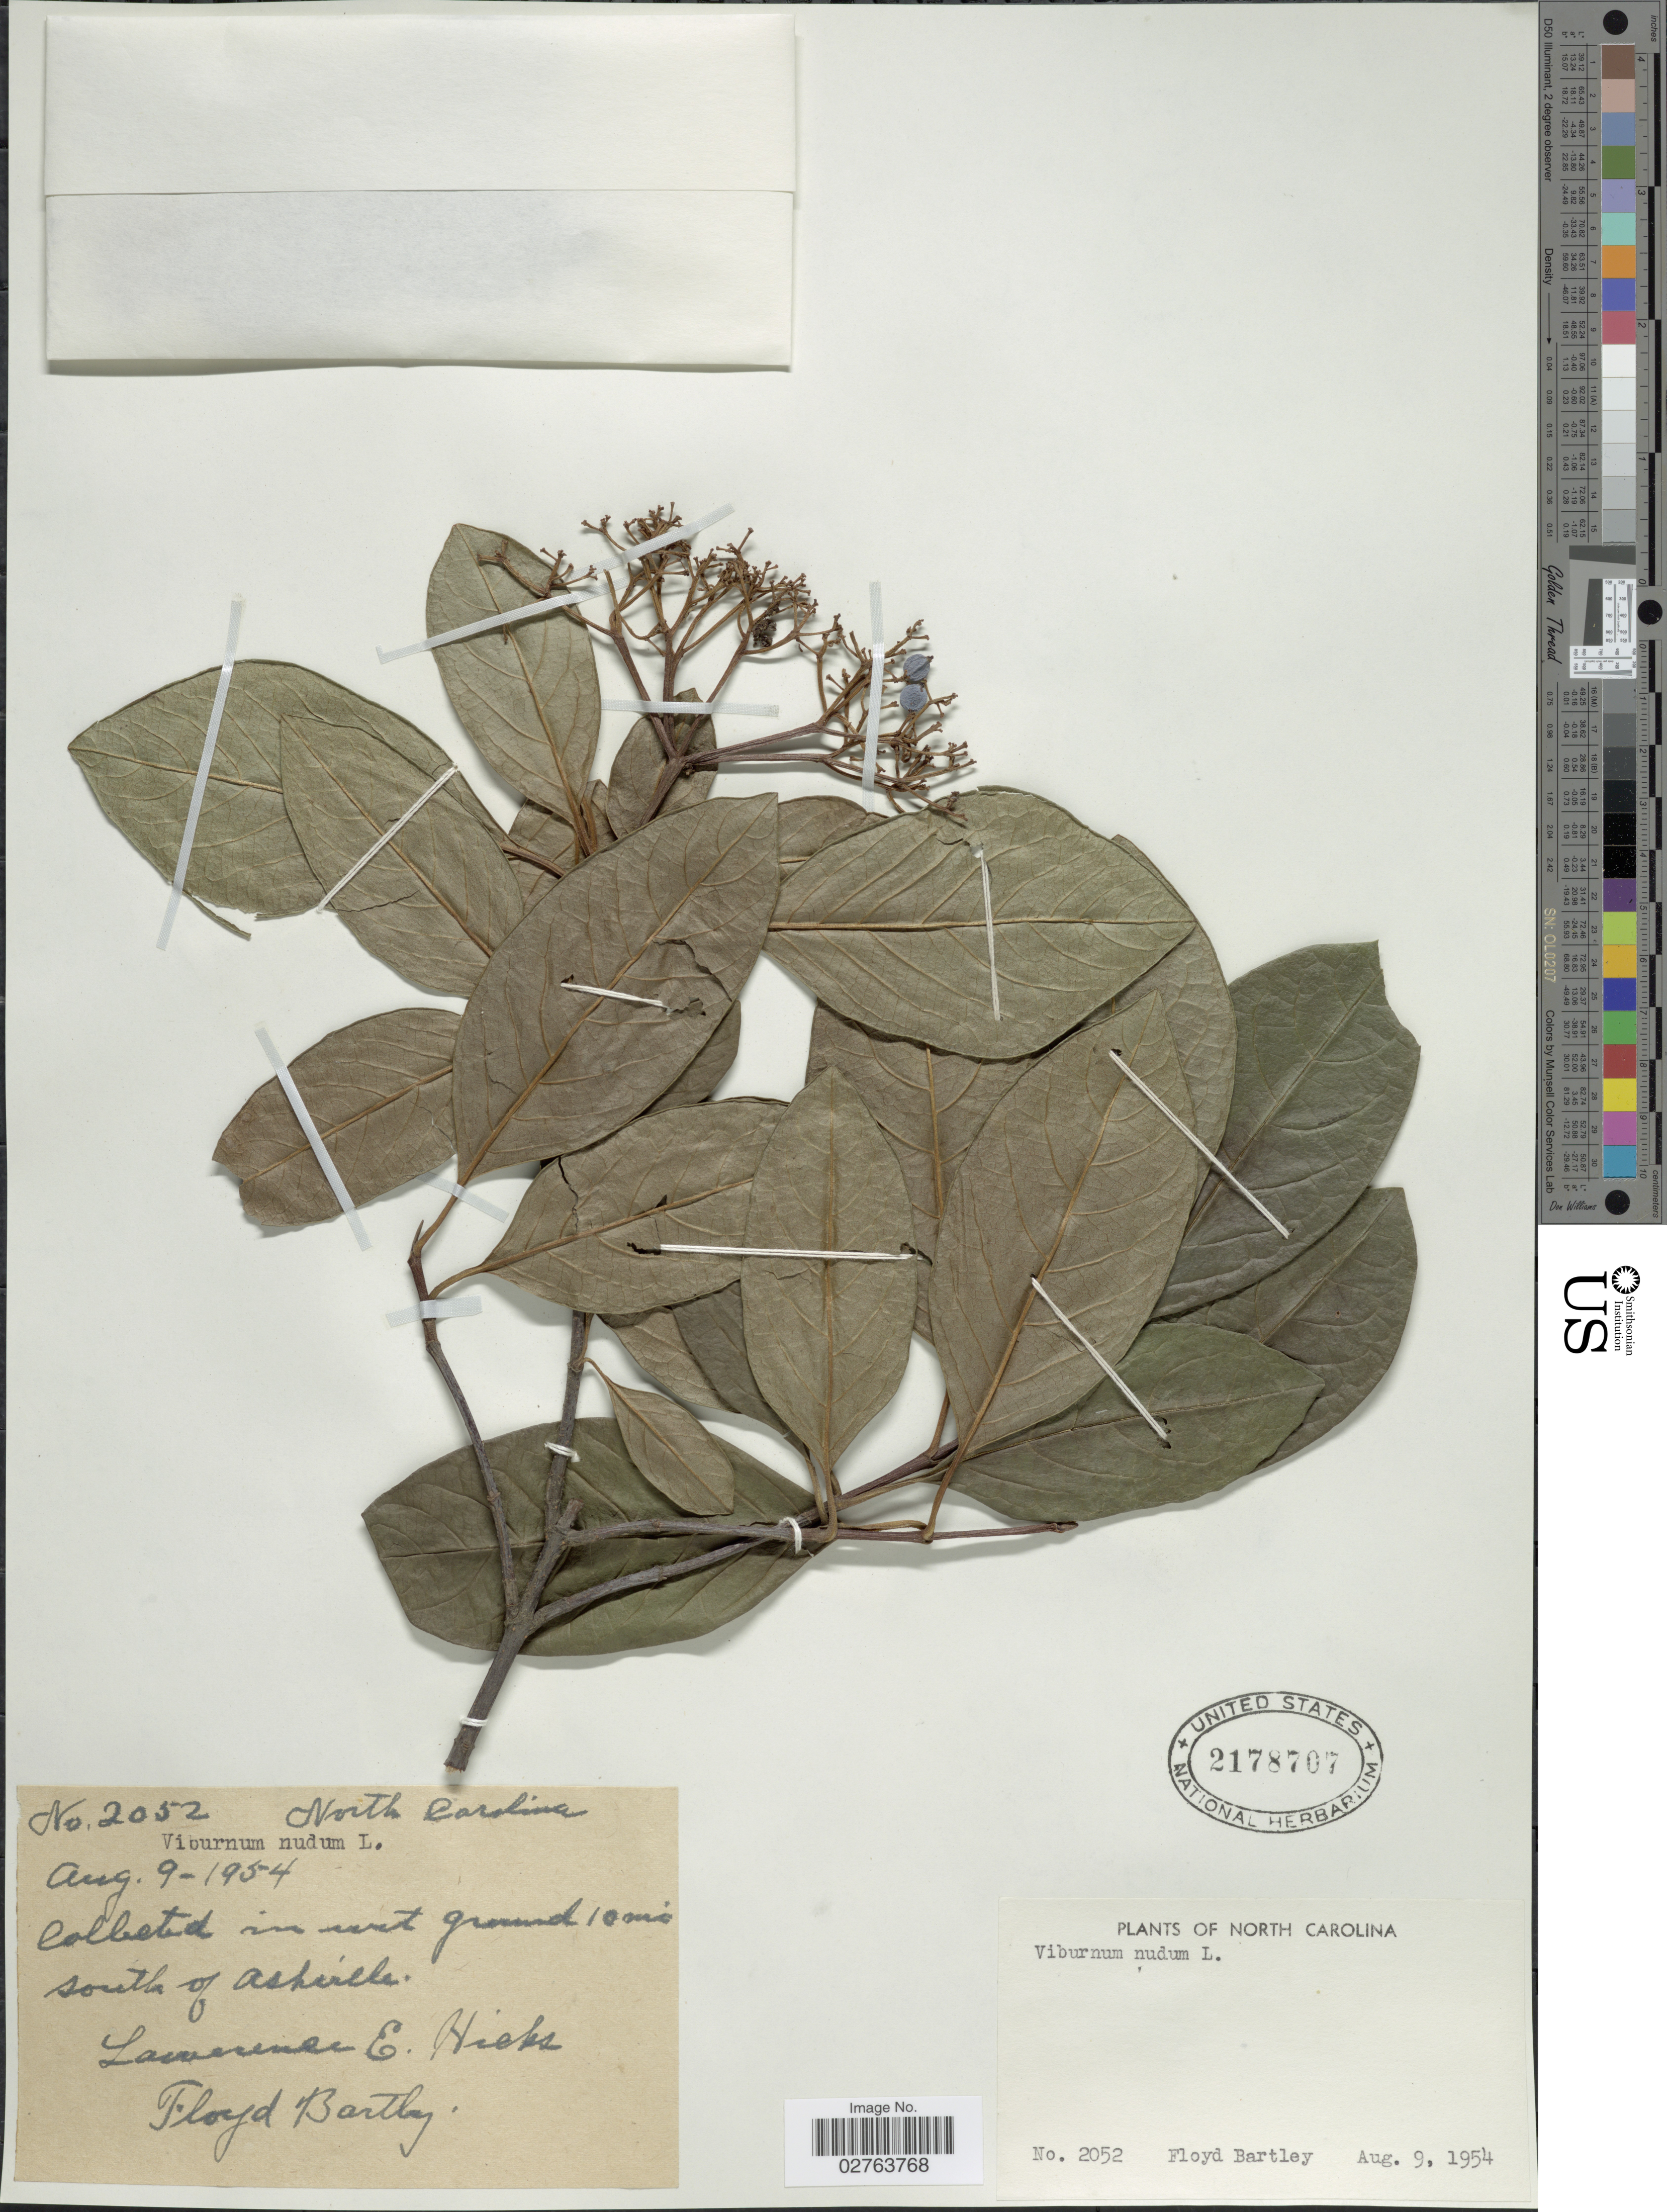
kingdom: Plantae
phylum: Tracheophyta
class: Magnoliopsida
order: Dipsacales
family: Viburnaceae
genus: Viburnum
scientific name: Viburnum nudum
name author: L.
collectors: F. Bartley & L. E. Hicks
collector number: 2052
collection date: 1954-08-09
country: United States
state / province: North Carolina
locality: Wet ground 10 mi south of Ashville.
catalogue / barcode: US 2178707